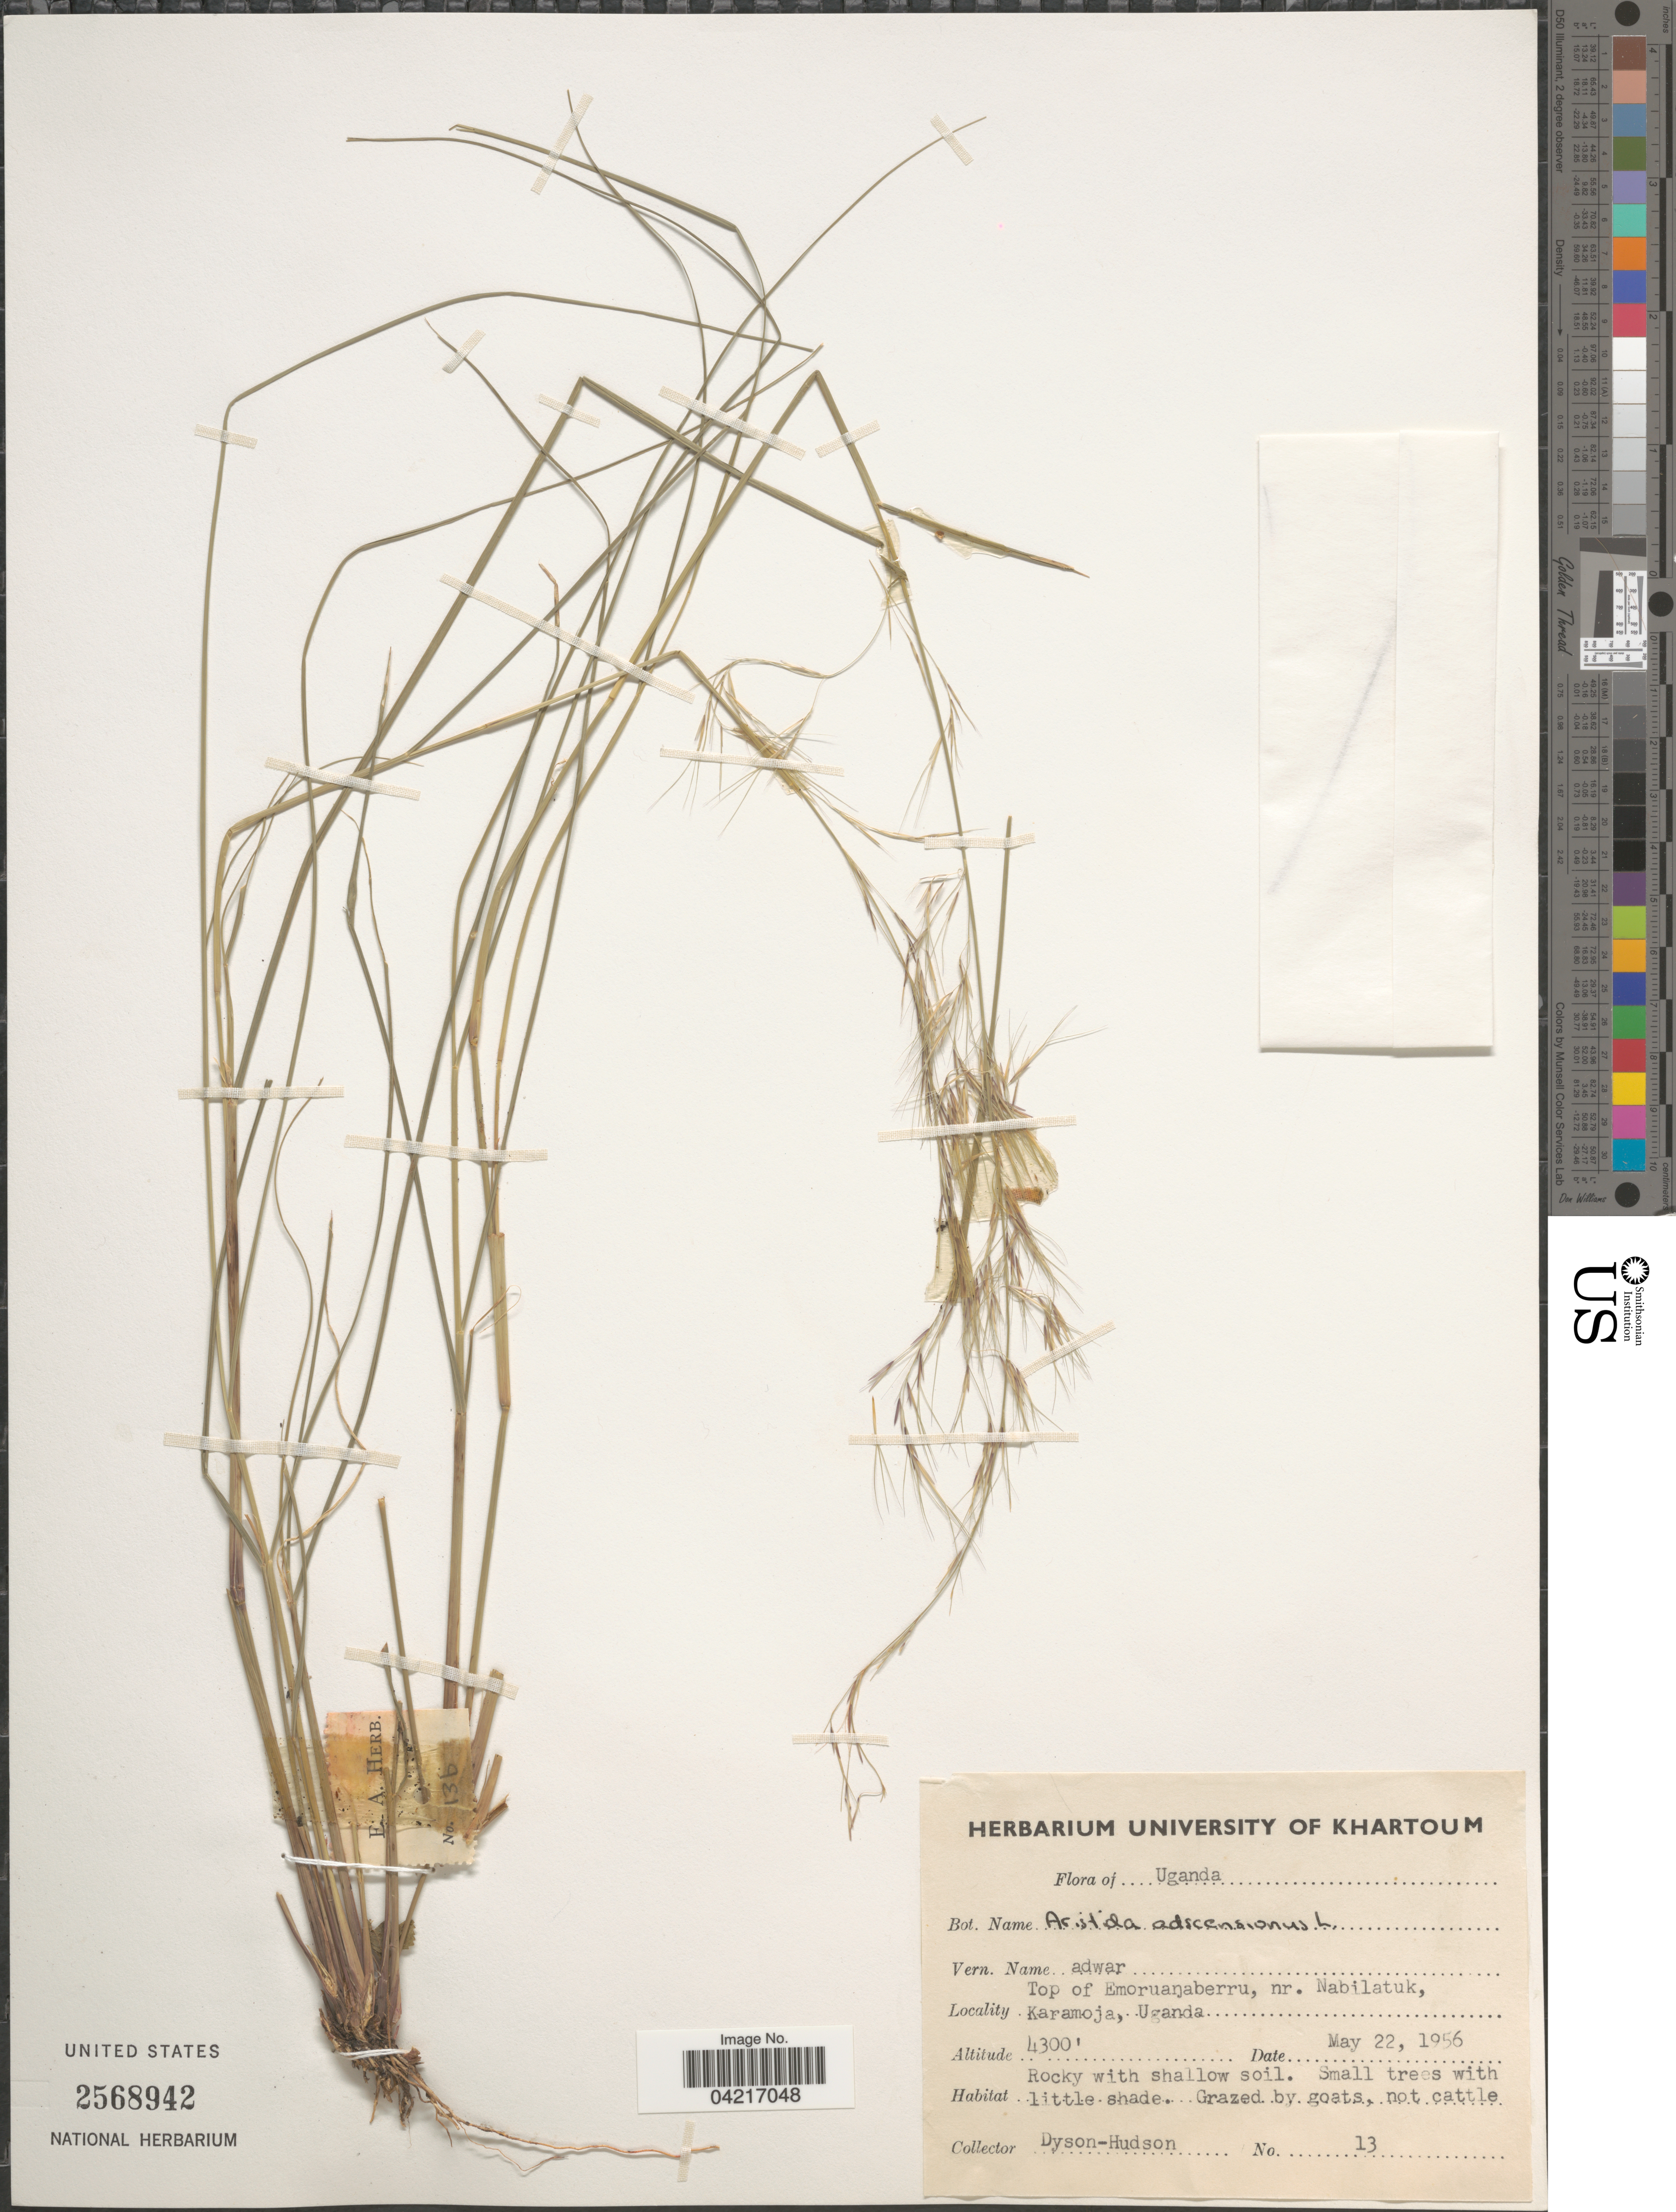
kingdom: Plantae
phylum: Tracheophyta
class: Liliopsida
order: Poales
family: Poaceae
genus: Aristida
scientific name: Aristida adscensionis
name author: L.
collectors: Dyson-Hudson, --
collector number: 13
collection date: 1956-05-22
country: Uganda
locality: Top of Emoruanaberru, nr. Nabilatuk, Karamoja. Rocky with shallow soil.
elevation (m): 1311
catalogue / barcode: US 2568942